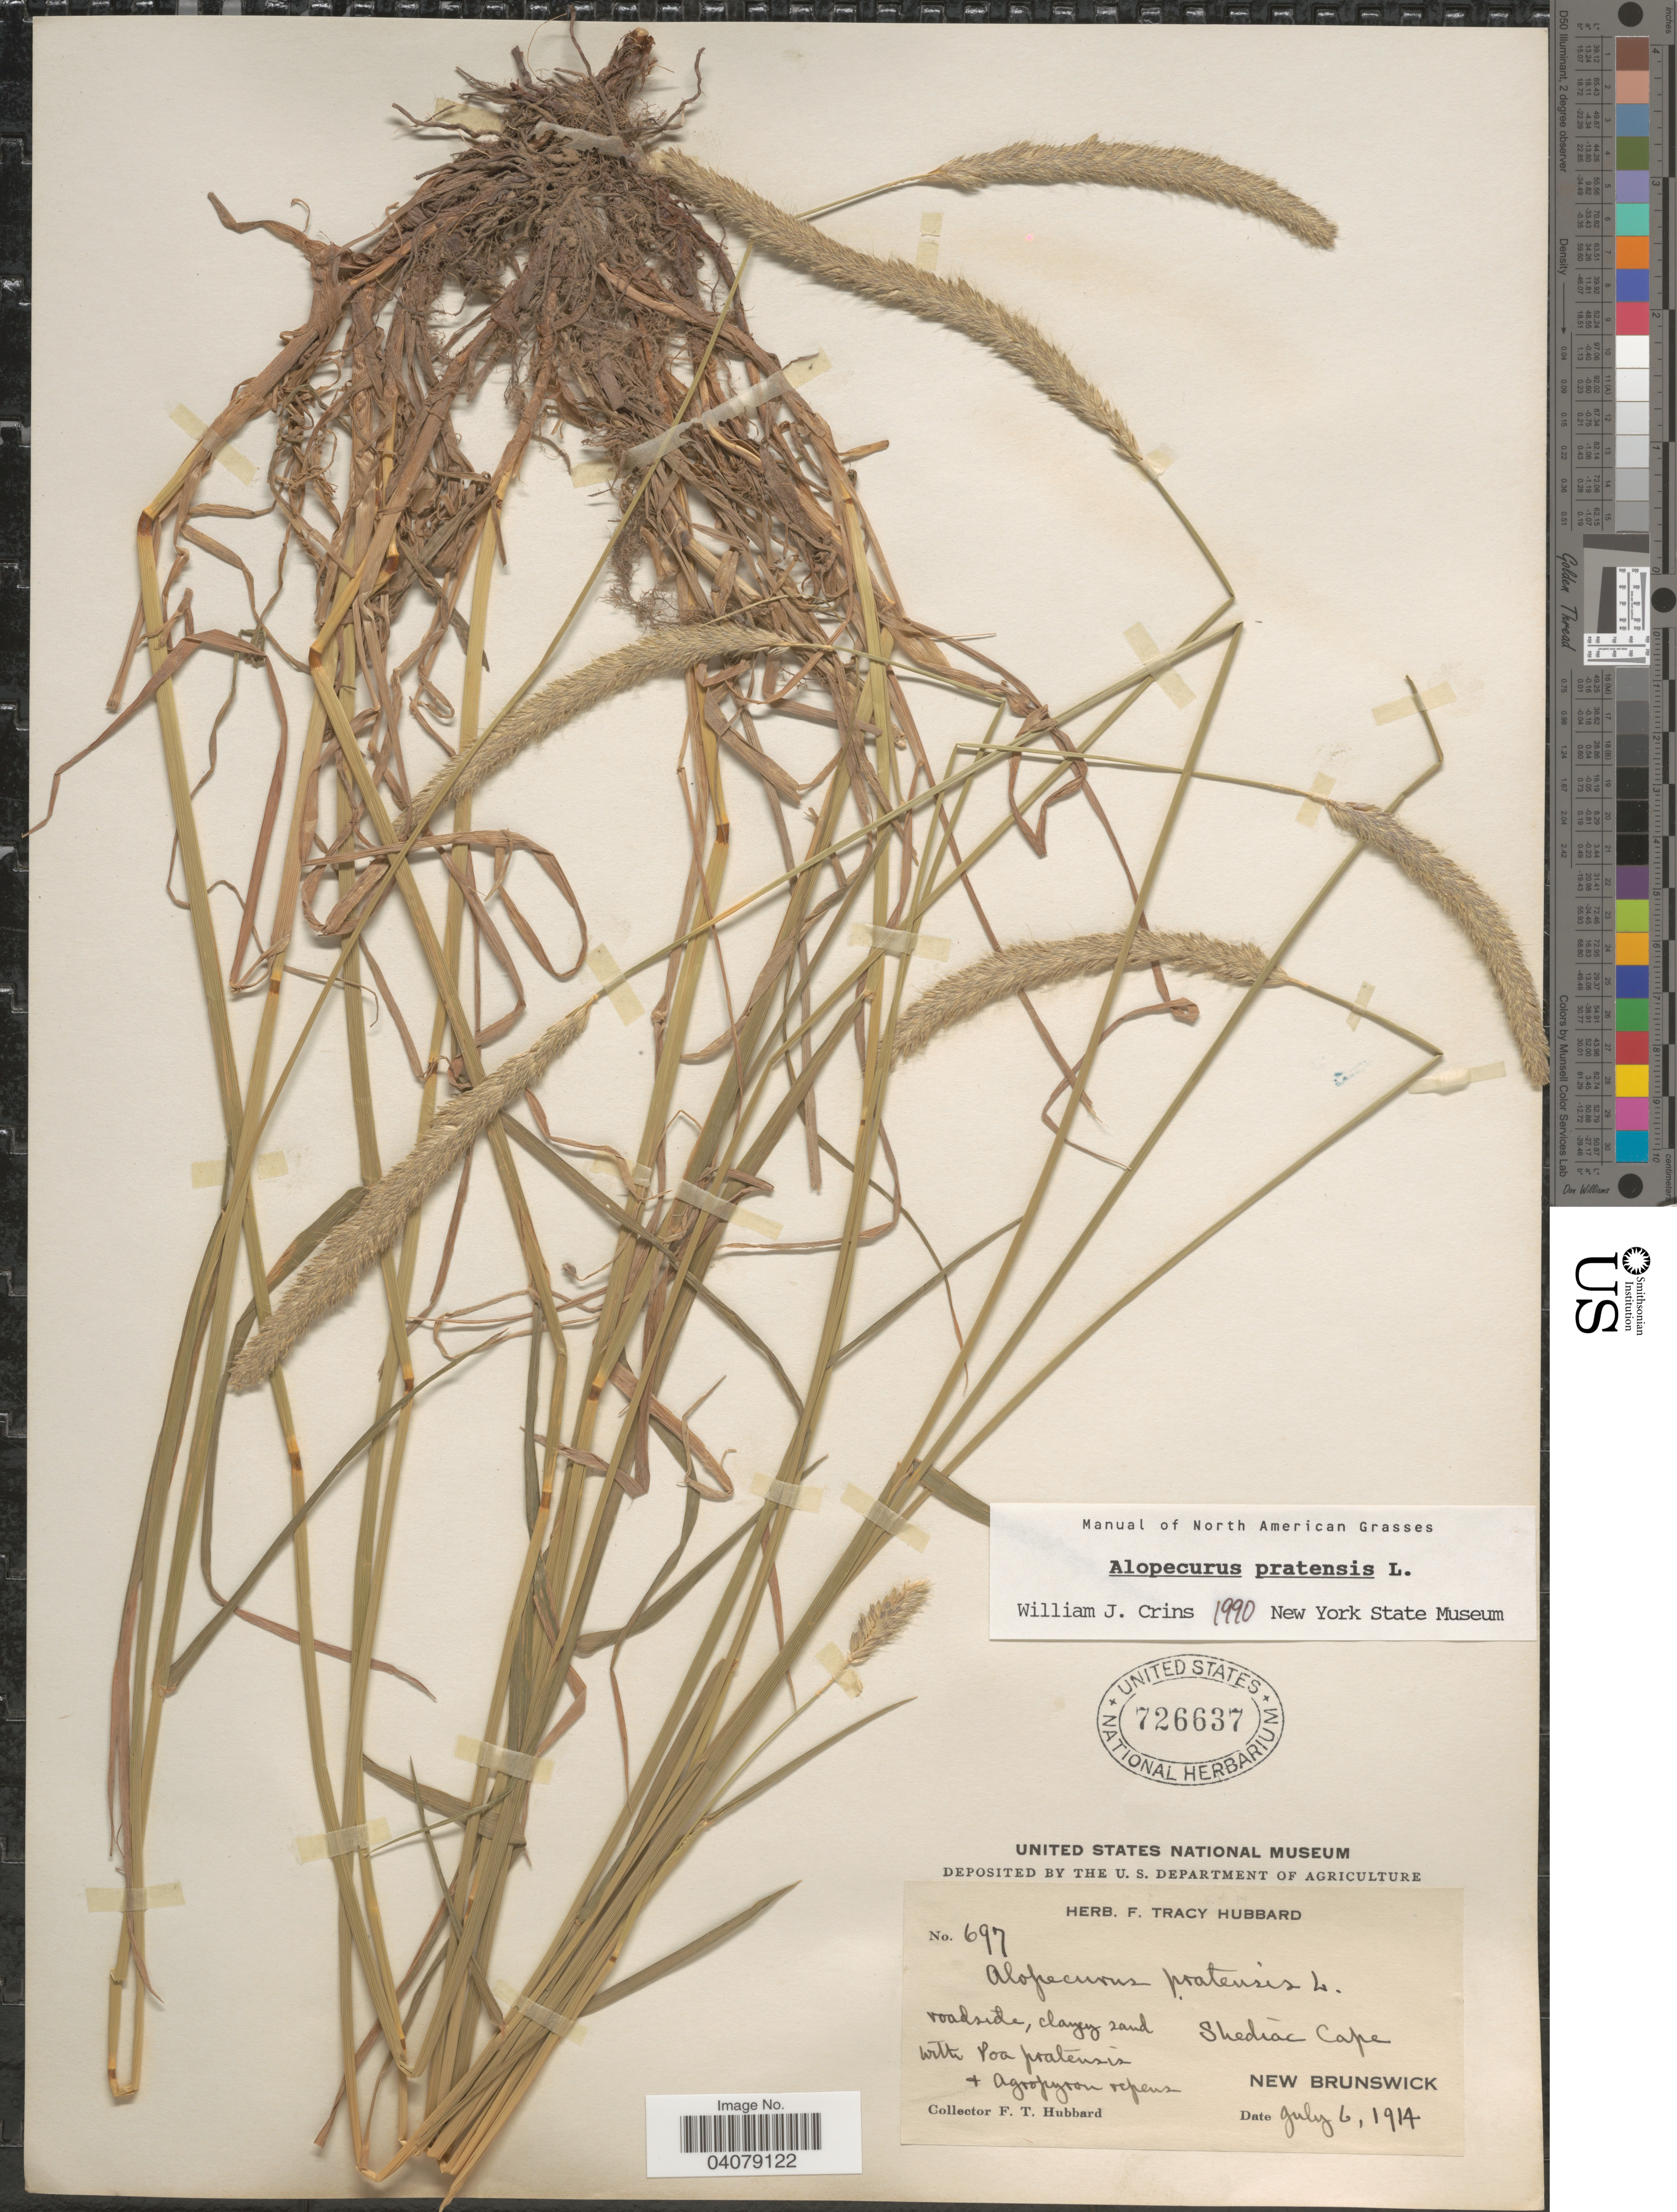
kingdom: Plantae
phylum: Tracheophyta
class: Liliopsida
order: Poales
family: Poaceae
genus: Alopecurus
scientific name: Alopecurus pratensis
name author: L.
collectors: F. T. Hubbard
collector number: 697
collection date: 1914-07-06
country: Canada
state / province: New Brunswick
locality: Shediac Cape.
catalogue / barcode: US 726637